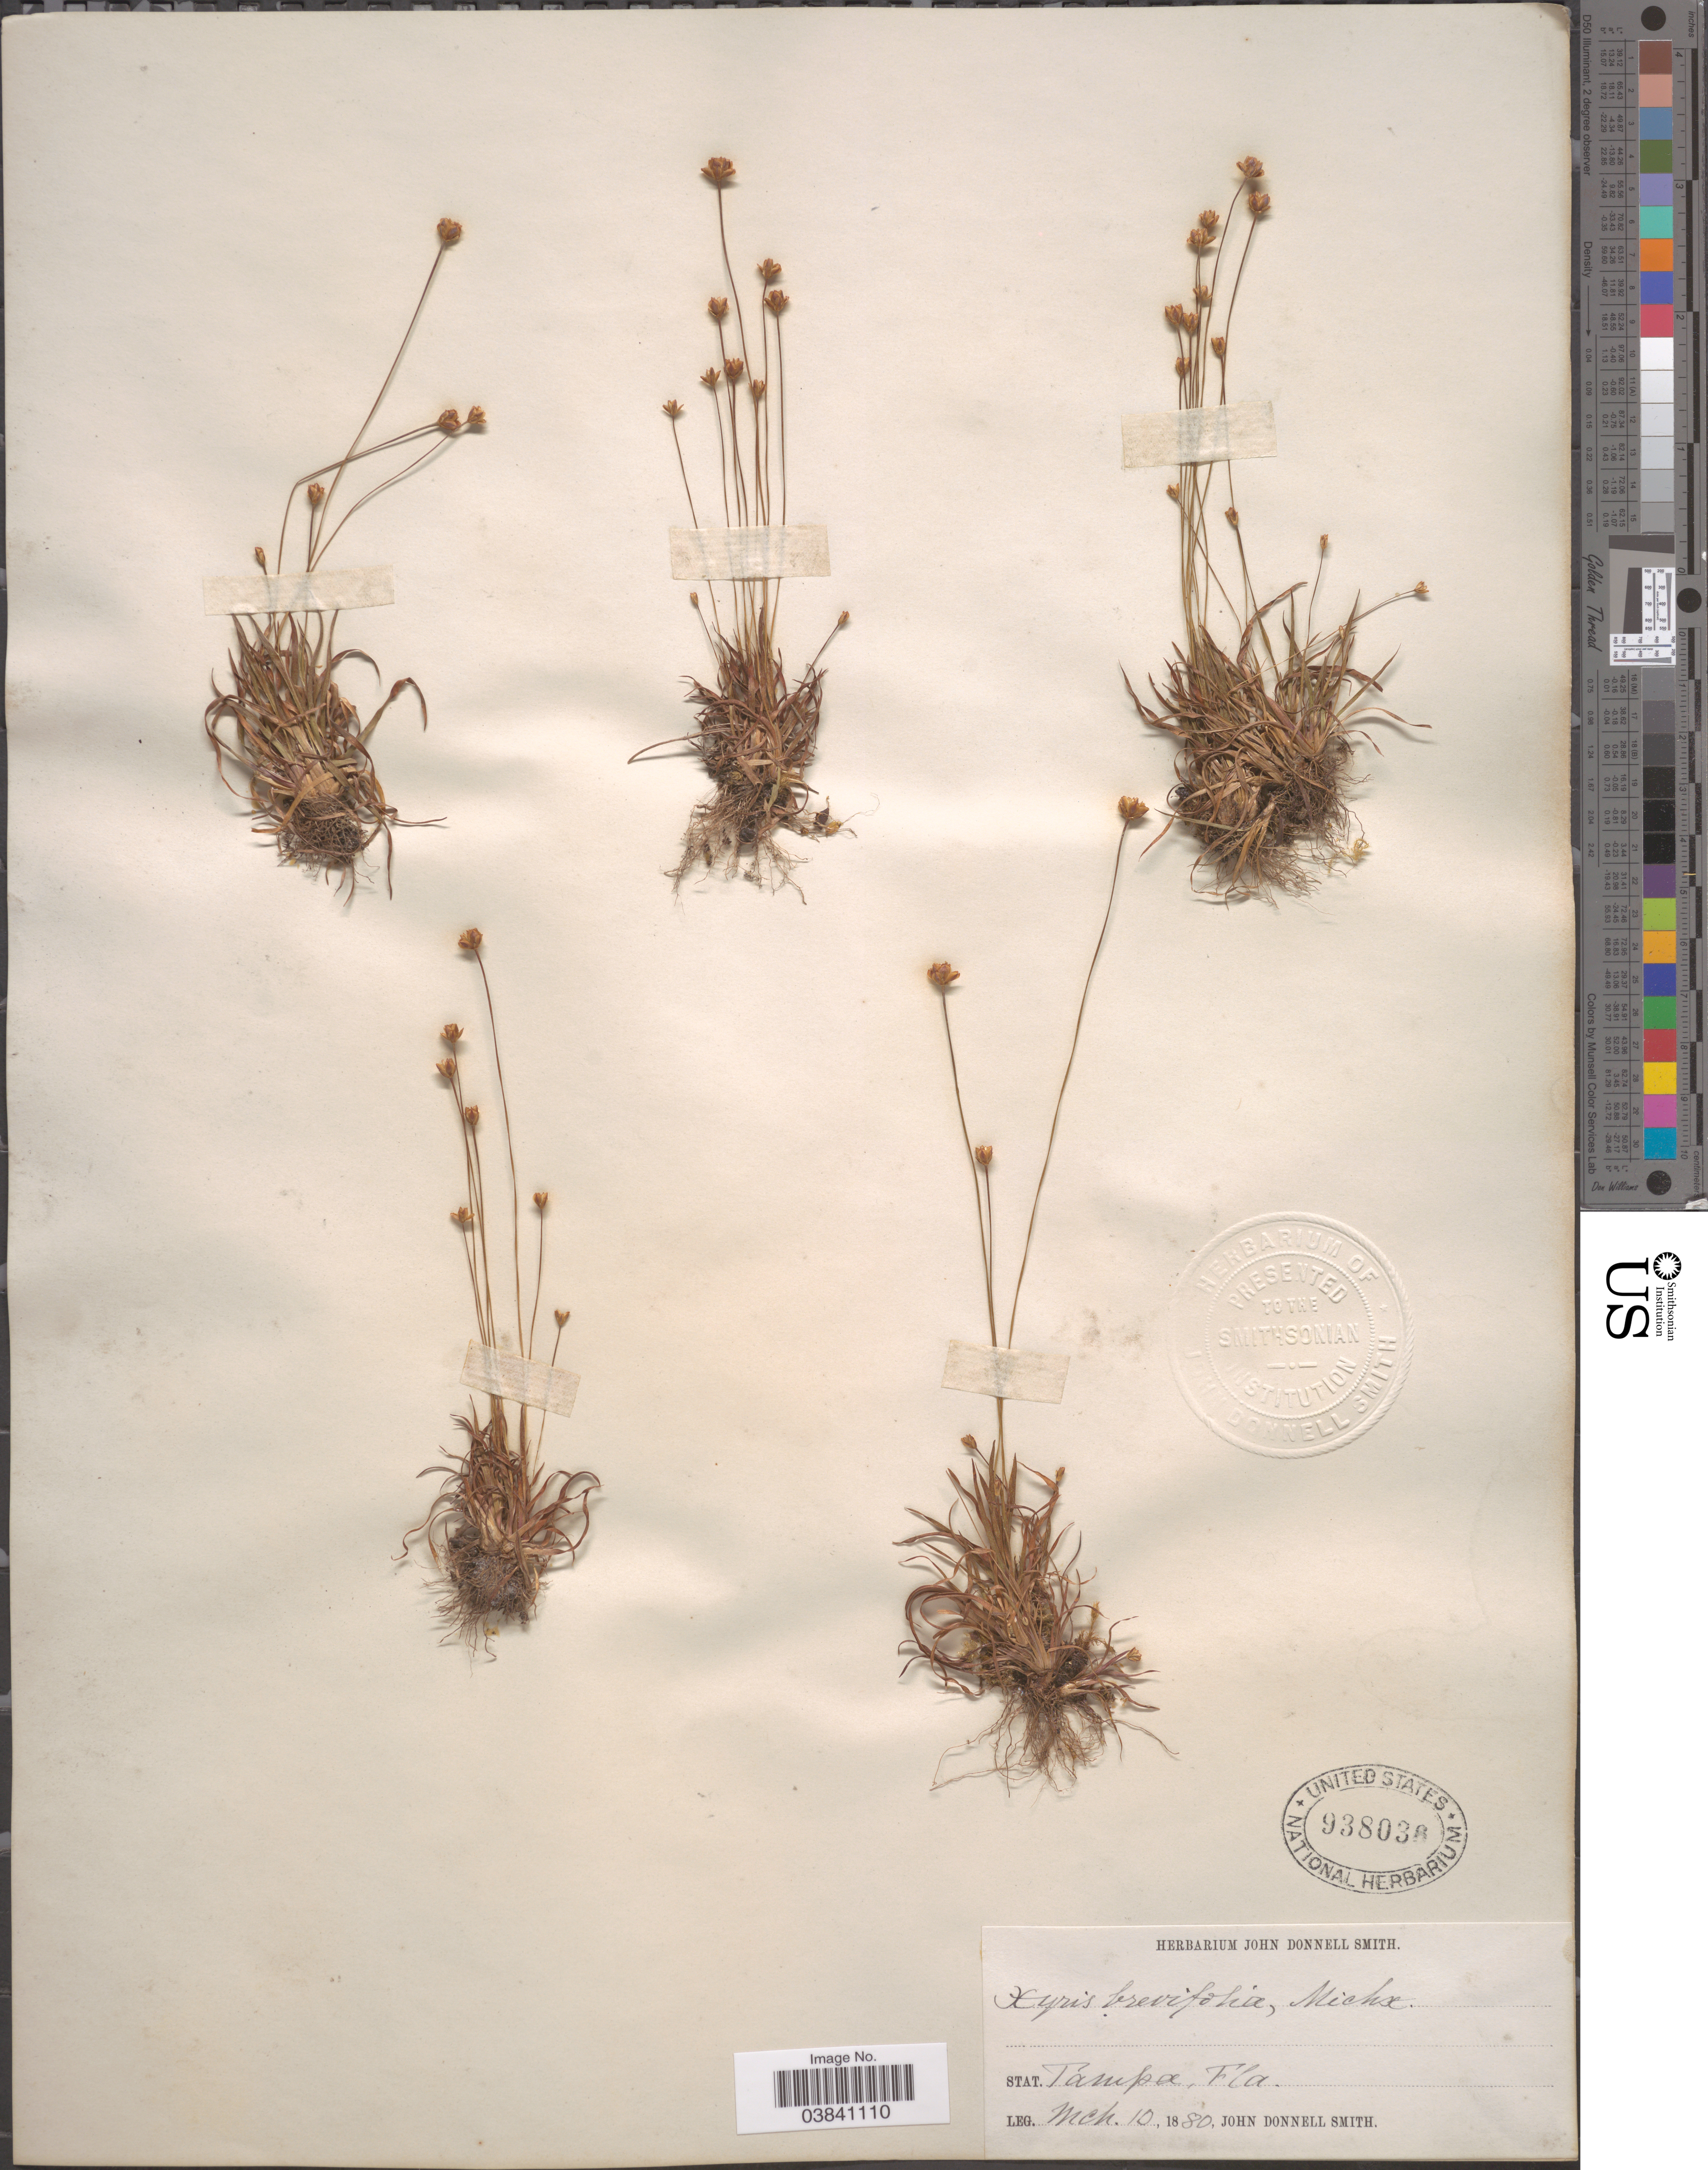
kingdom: Plantae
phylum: Tracheophyta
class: Liliopsida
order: Poales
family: Xyridaceae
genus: Xyris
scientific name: Xyris brevifolia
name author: Michx.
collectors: J. Donnell Smith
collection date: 1880-03-10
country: United States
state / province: Florida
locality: Stat. Tampa.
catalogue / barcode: US 938036